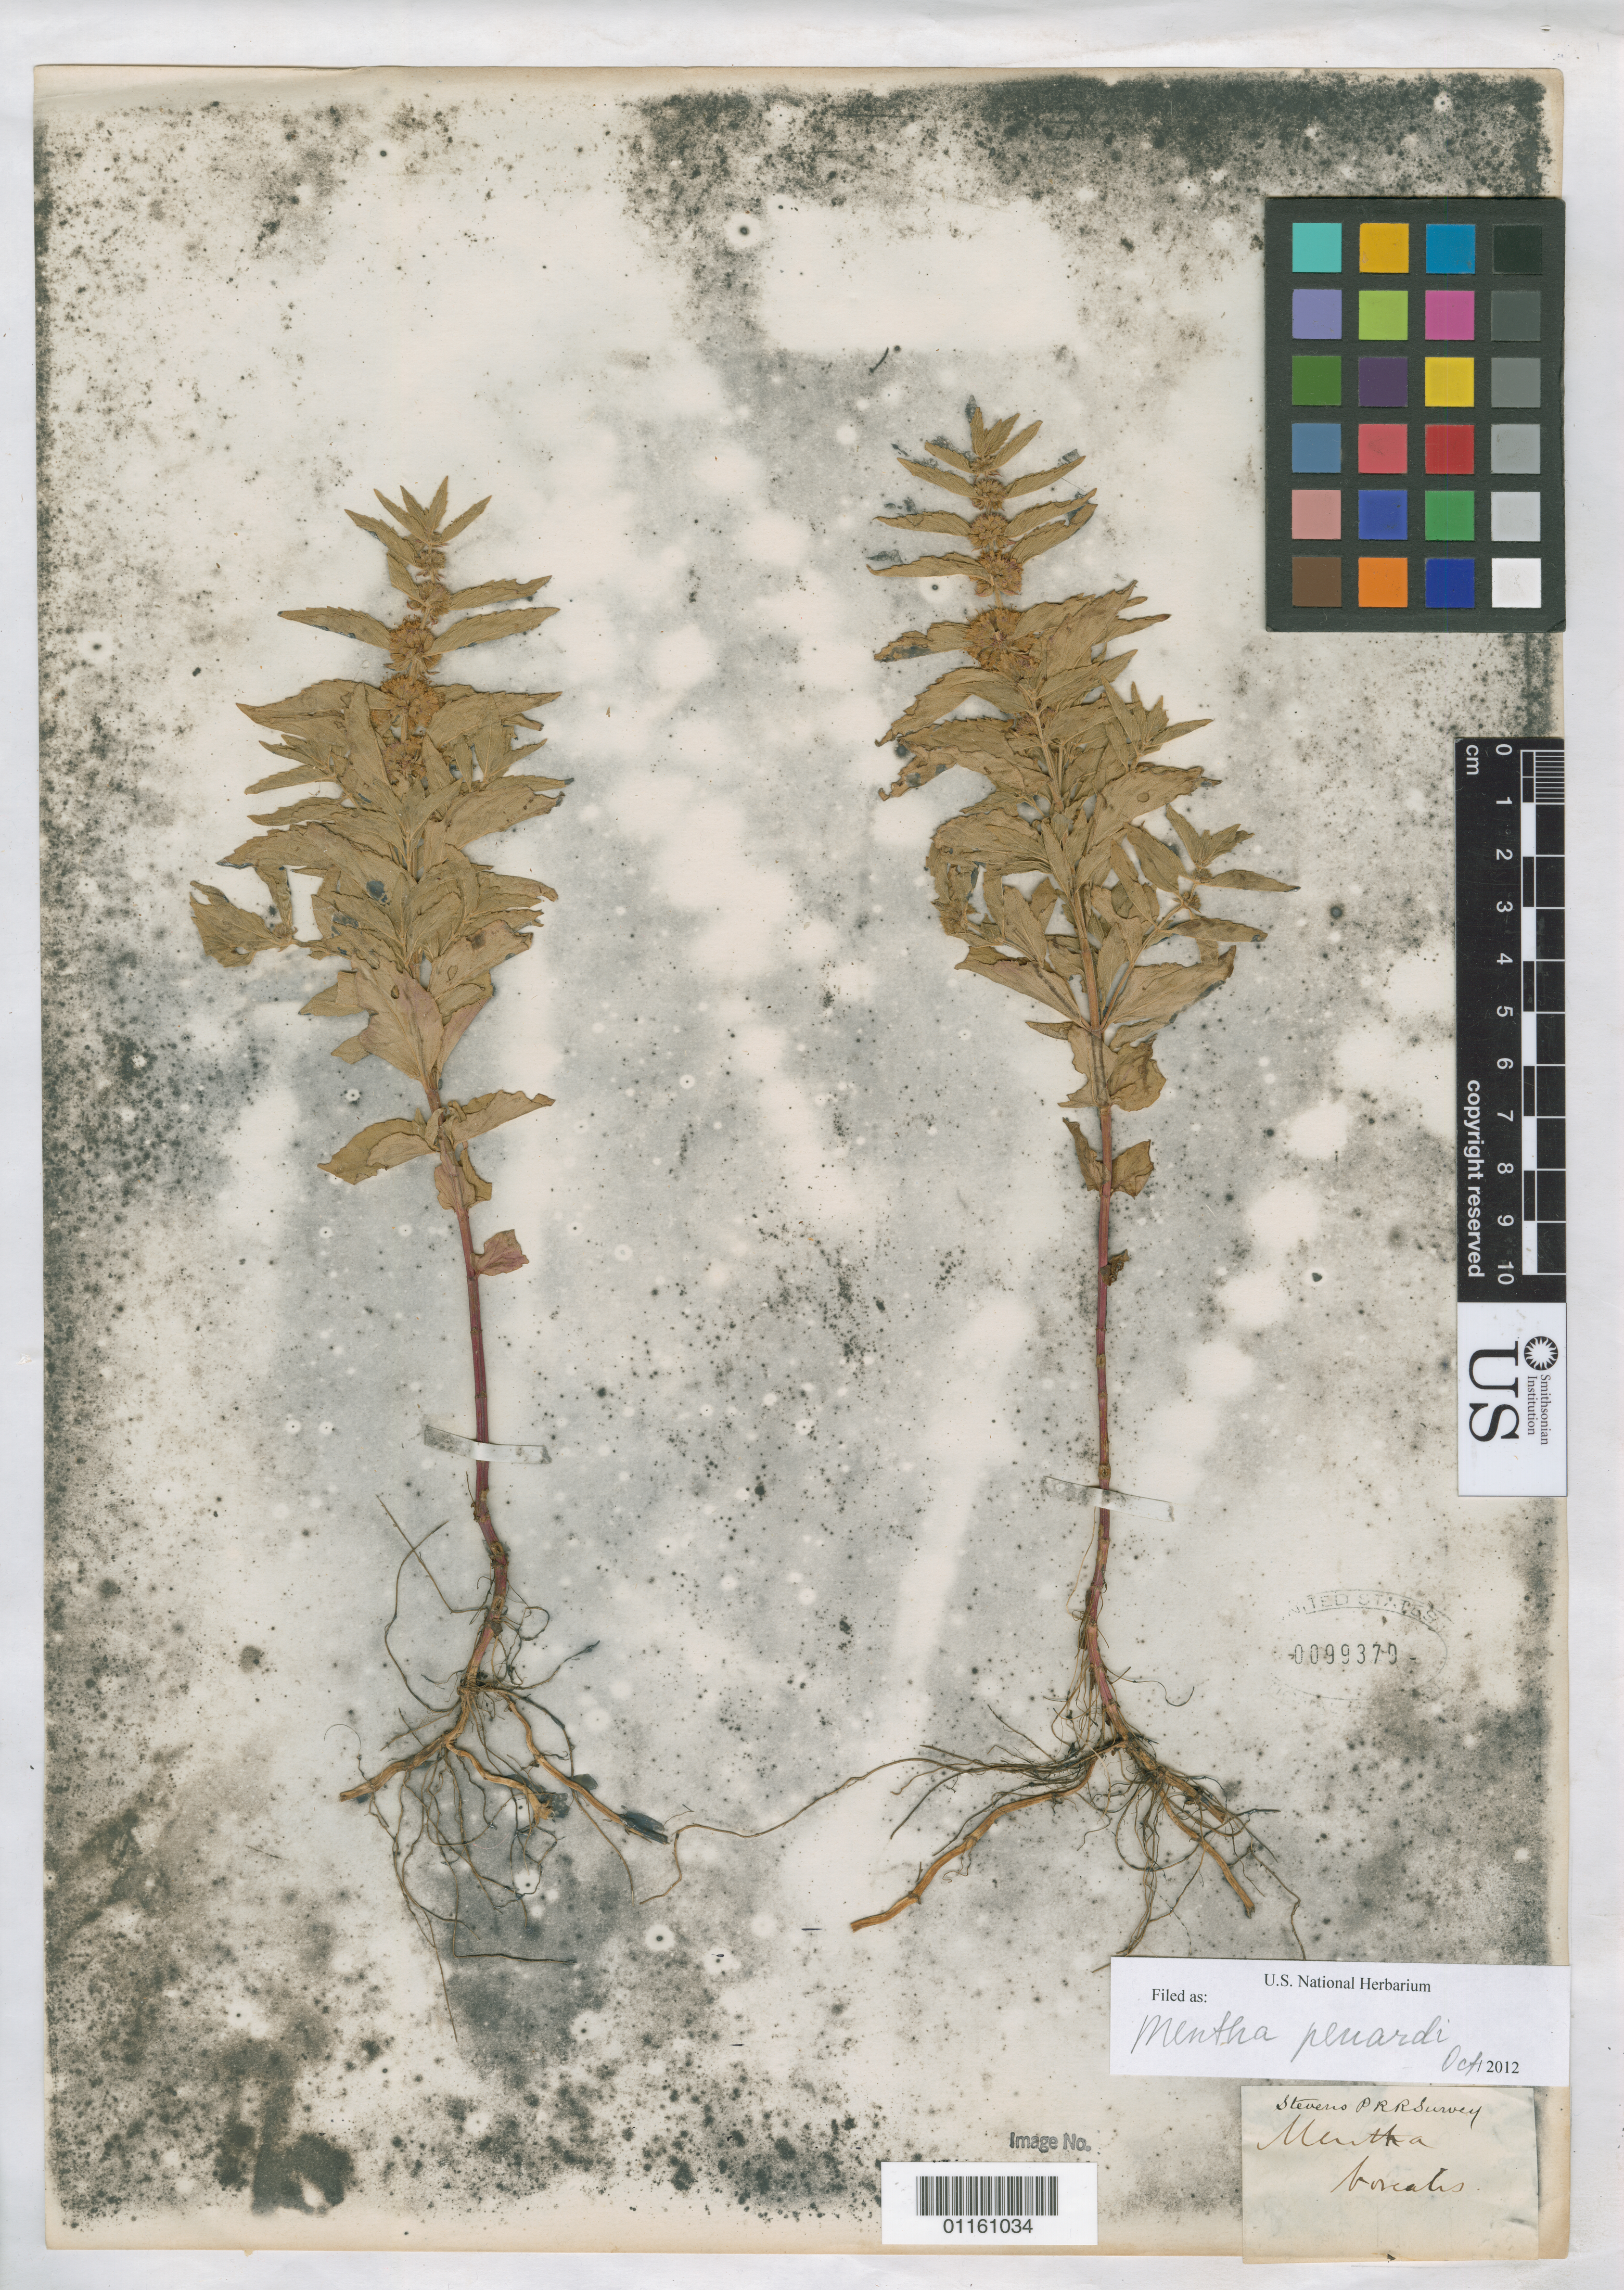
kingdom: Plantae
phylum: Tracheophyta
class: Magnoliopsida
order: Lamiales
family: Lamiaceae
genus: Mentha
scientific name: Mentha penardii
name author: (Briq.) Rydb.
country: United States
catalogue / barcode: US 99379